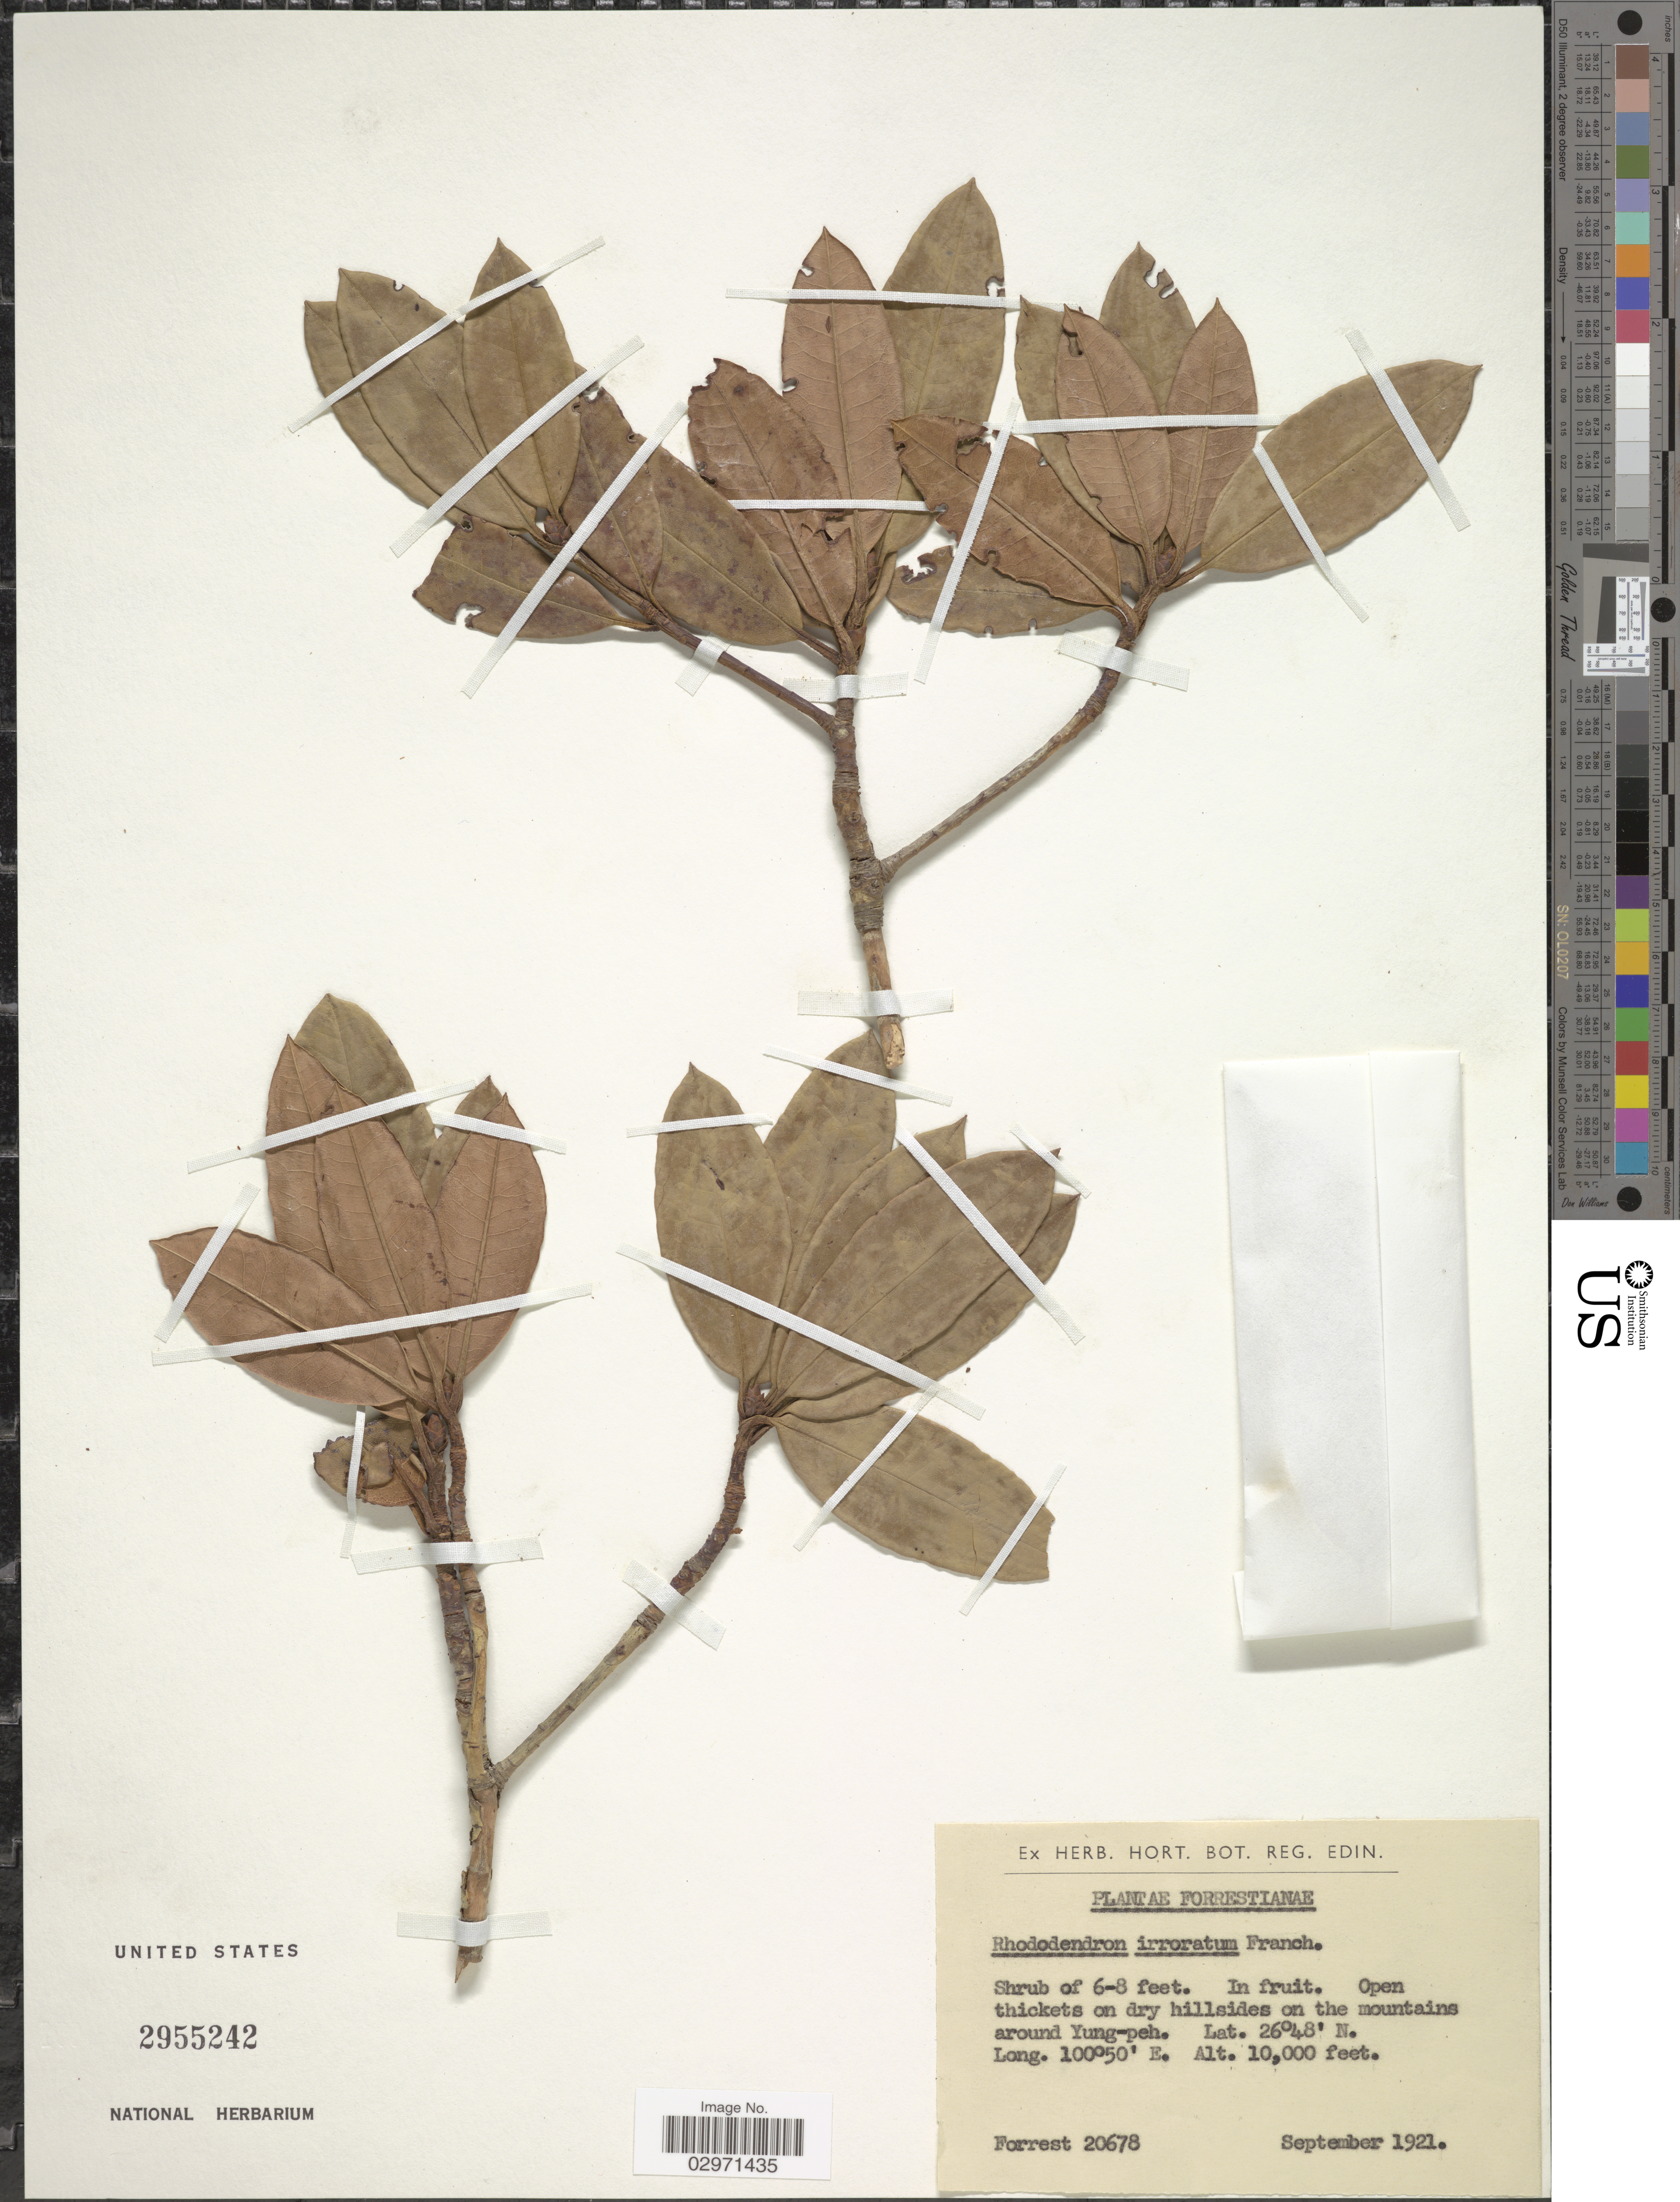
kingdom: Plantae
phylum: Tracheophyta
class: Magnoliopsida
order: Ericales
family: Ericaceae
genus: Rhododendron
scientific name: Rhododendron irroratum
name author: Franch.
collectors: -. Forrest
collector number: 20678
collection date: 1921-09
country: China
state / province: Yunnan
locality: On the mountains around Yung-peh.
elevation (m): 3048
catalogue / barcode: US 2955242